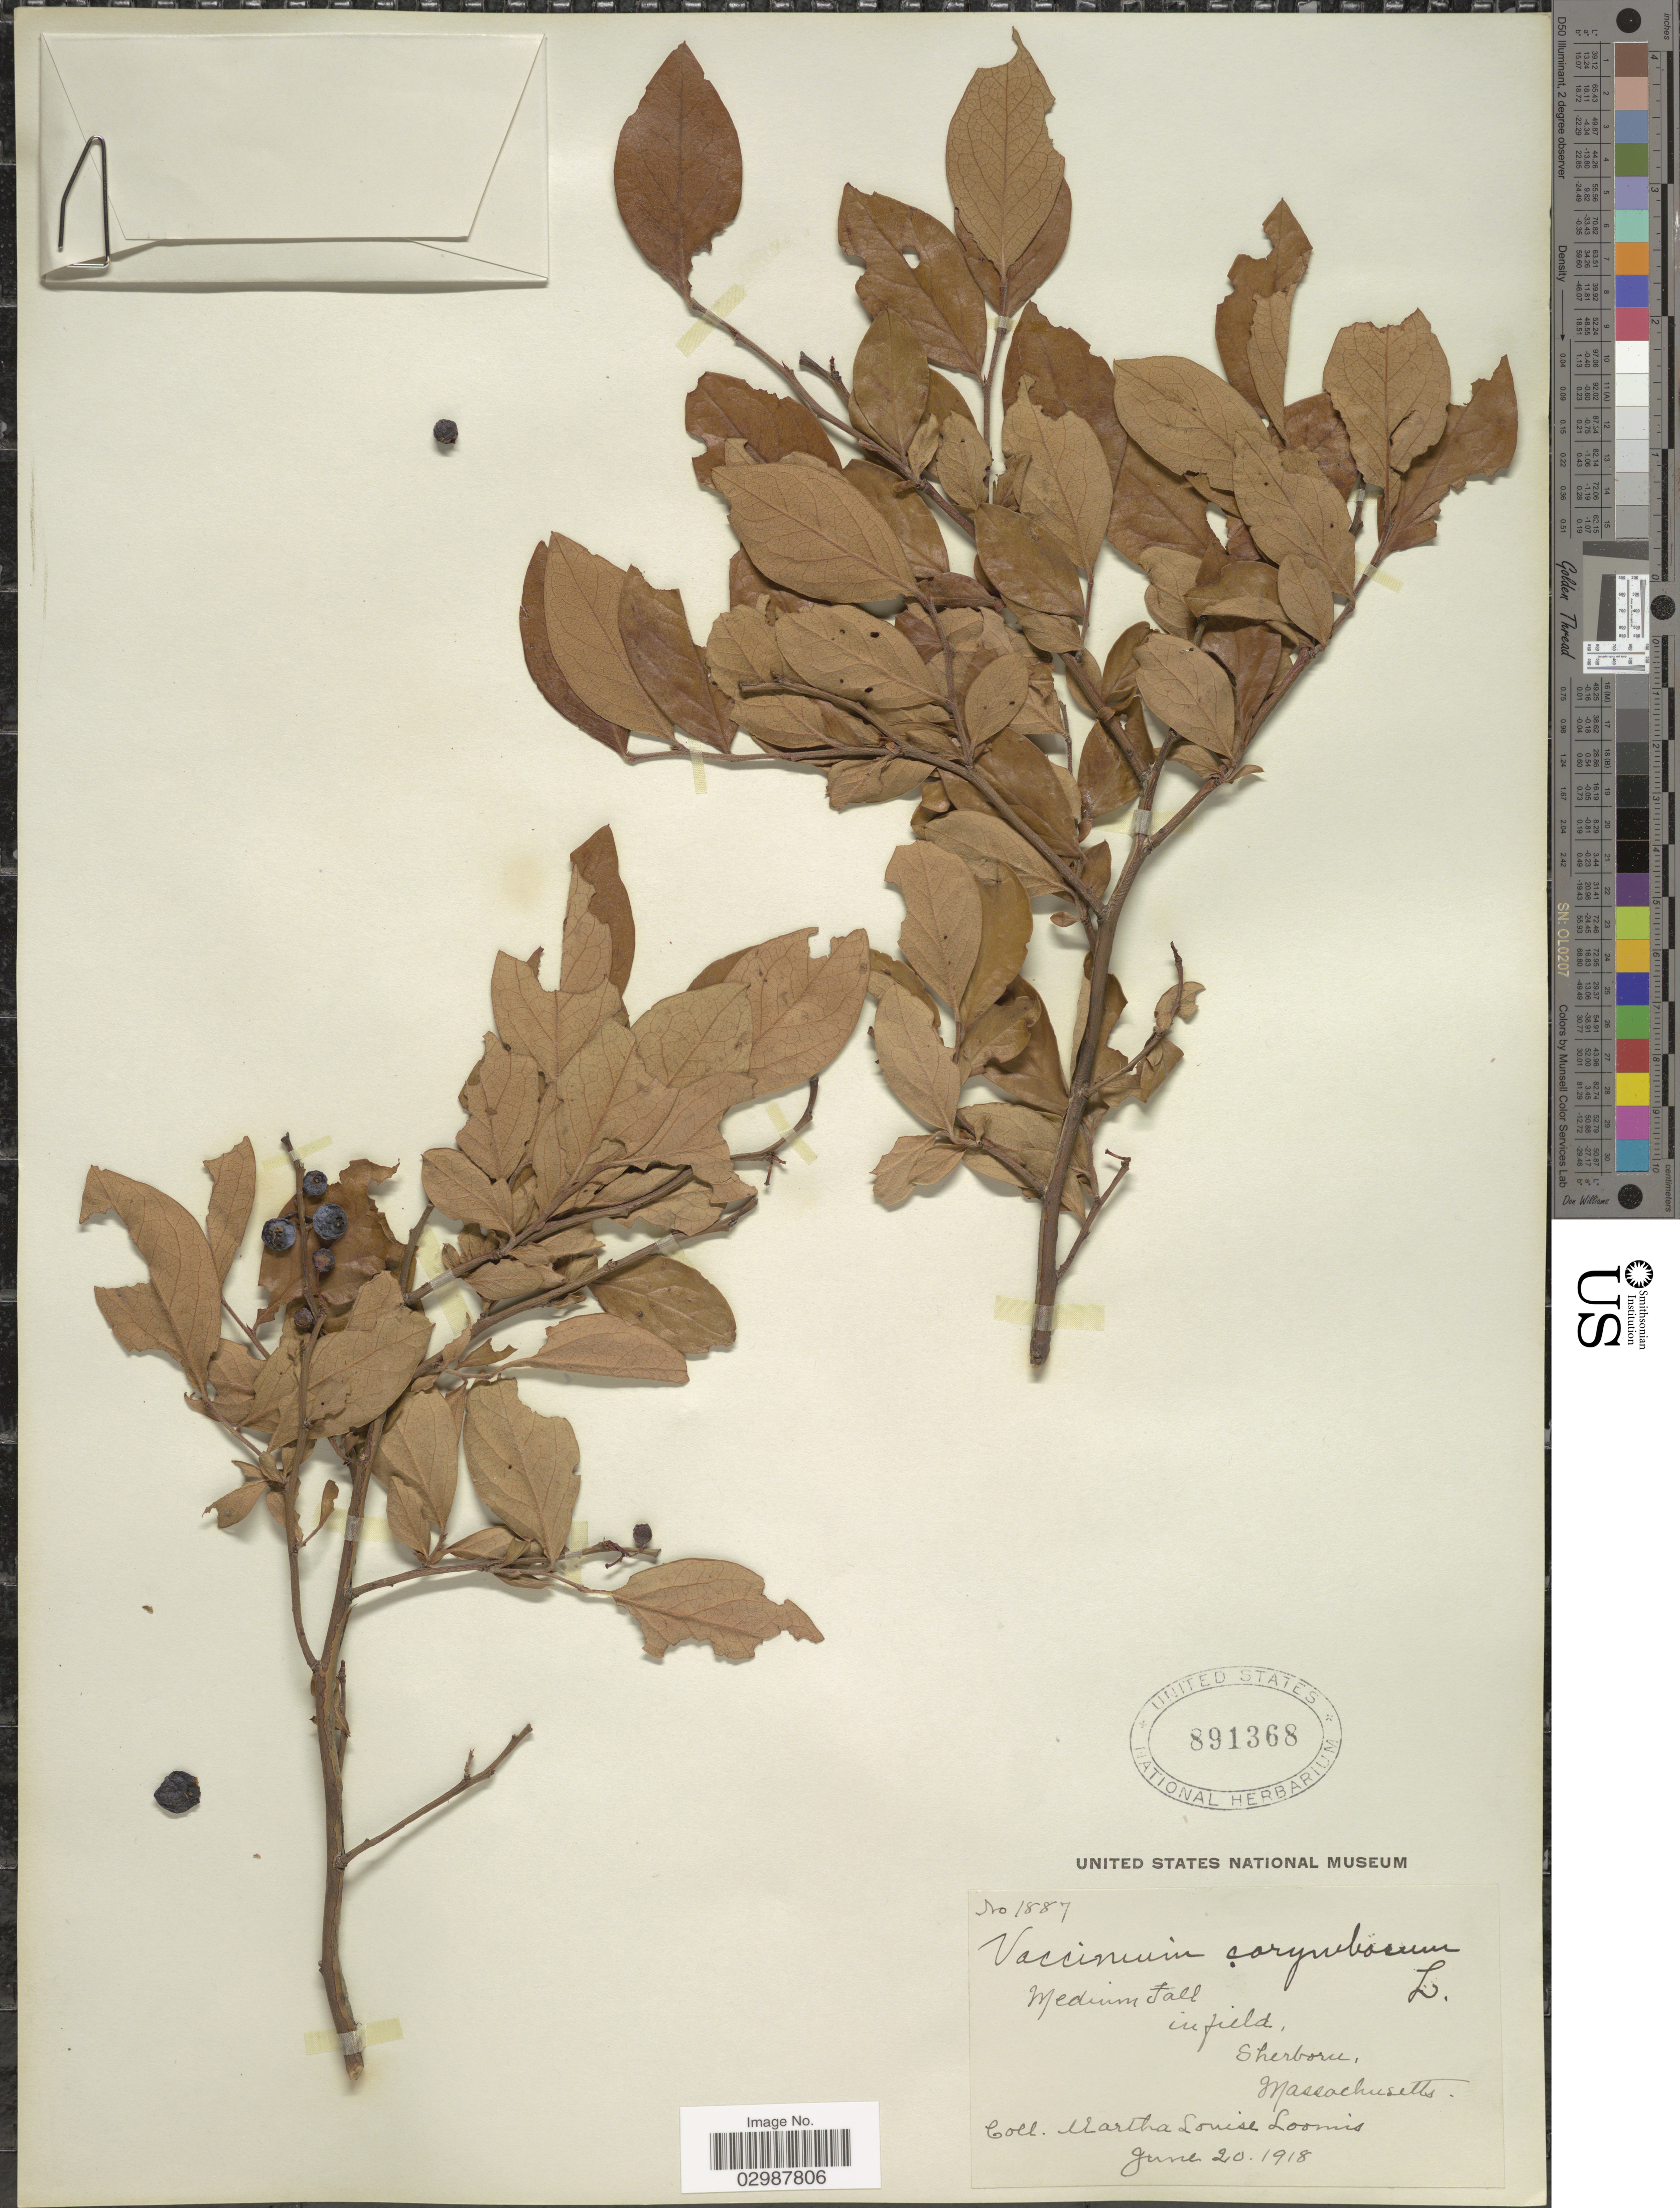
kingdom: Plantae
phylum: Tracheophyta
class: Magnoliopsida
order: Ericales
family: Ericaceae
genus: Vaccinium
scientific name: Vaccinium corymbosum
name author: L.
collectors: M. L. Loomis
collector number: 1887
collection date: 1918-06-20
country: United States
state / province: Massachusetts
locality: Sherborn.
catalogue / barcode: US 891368